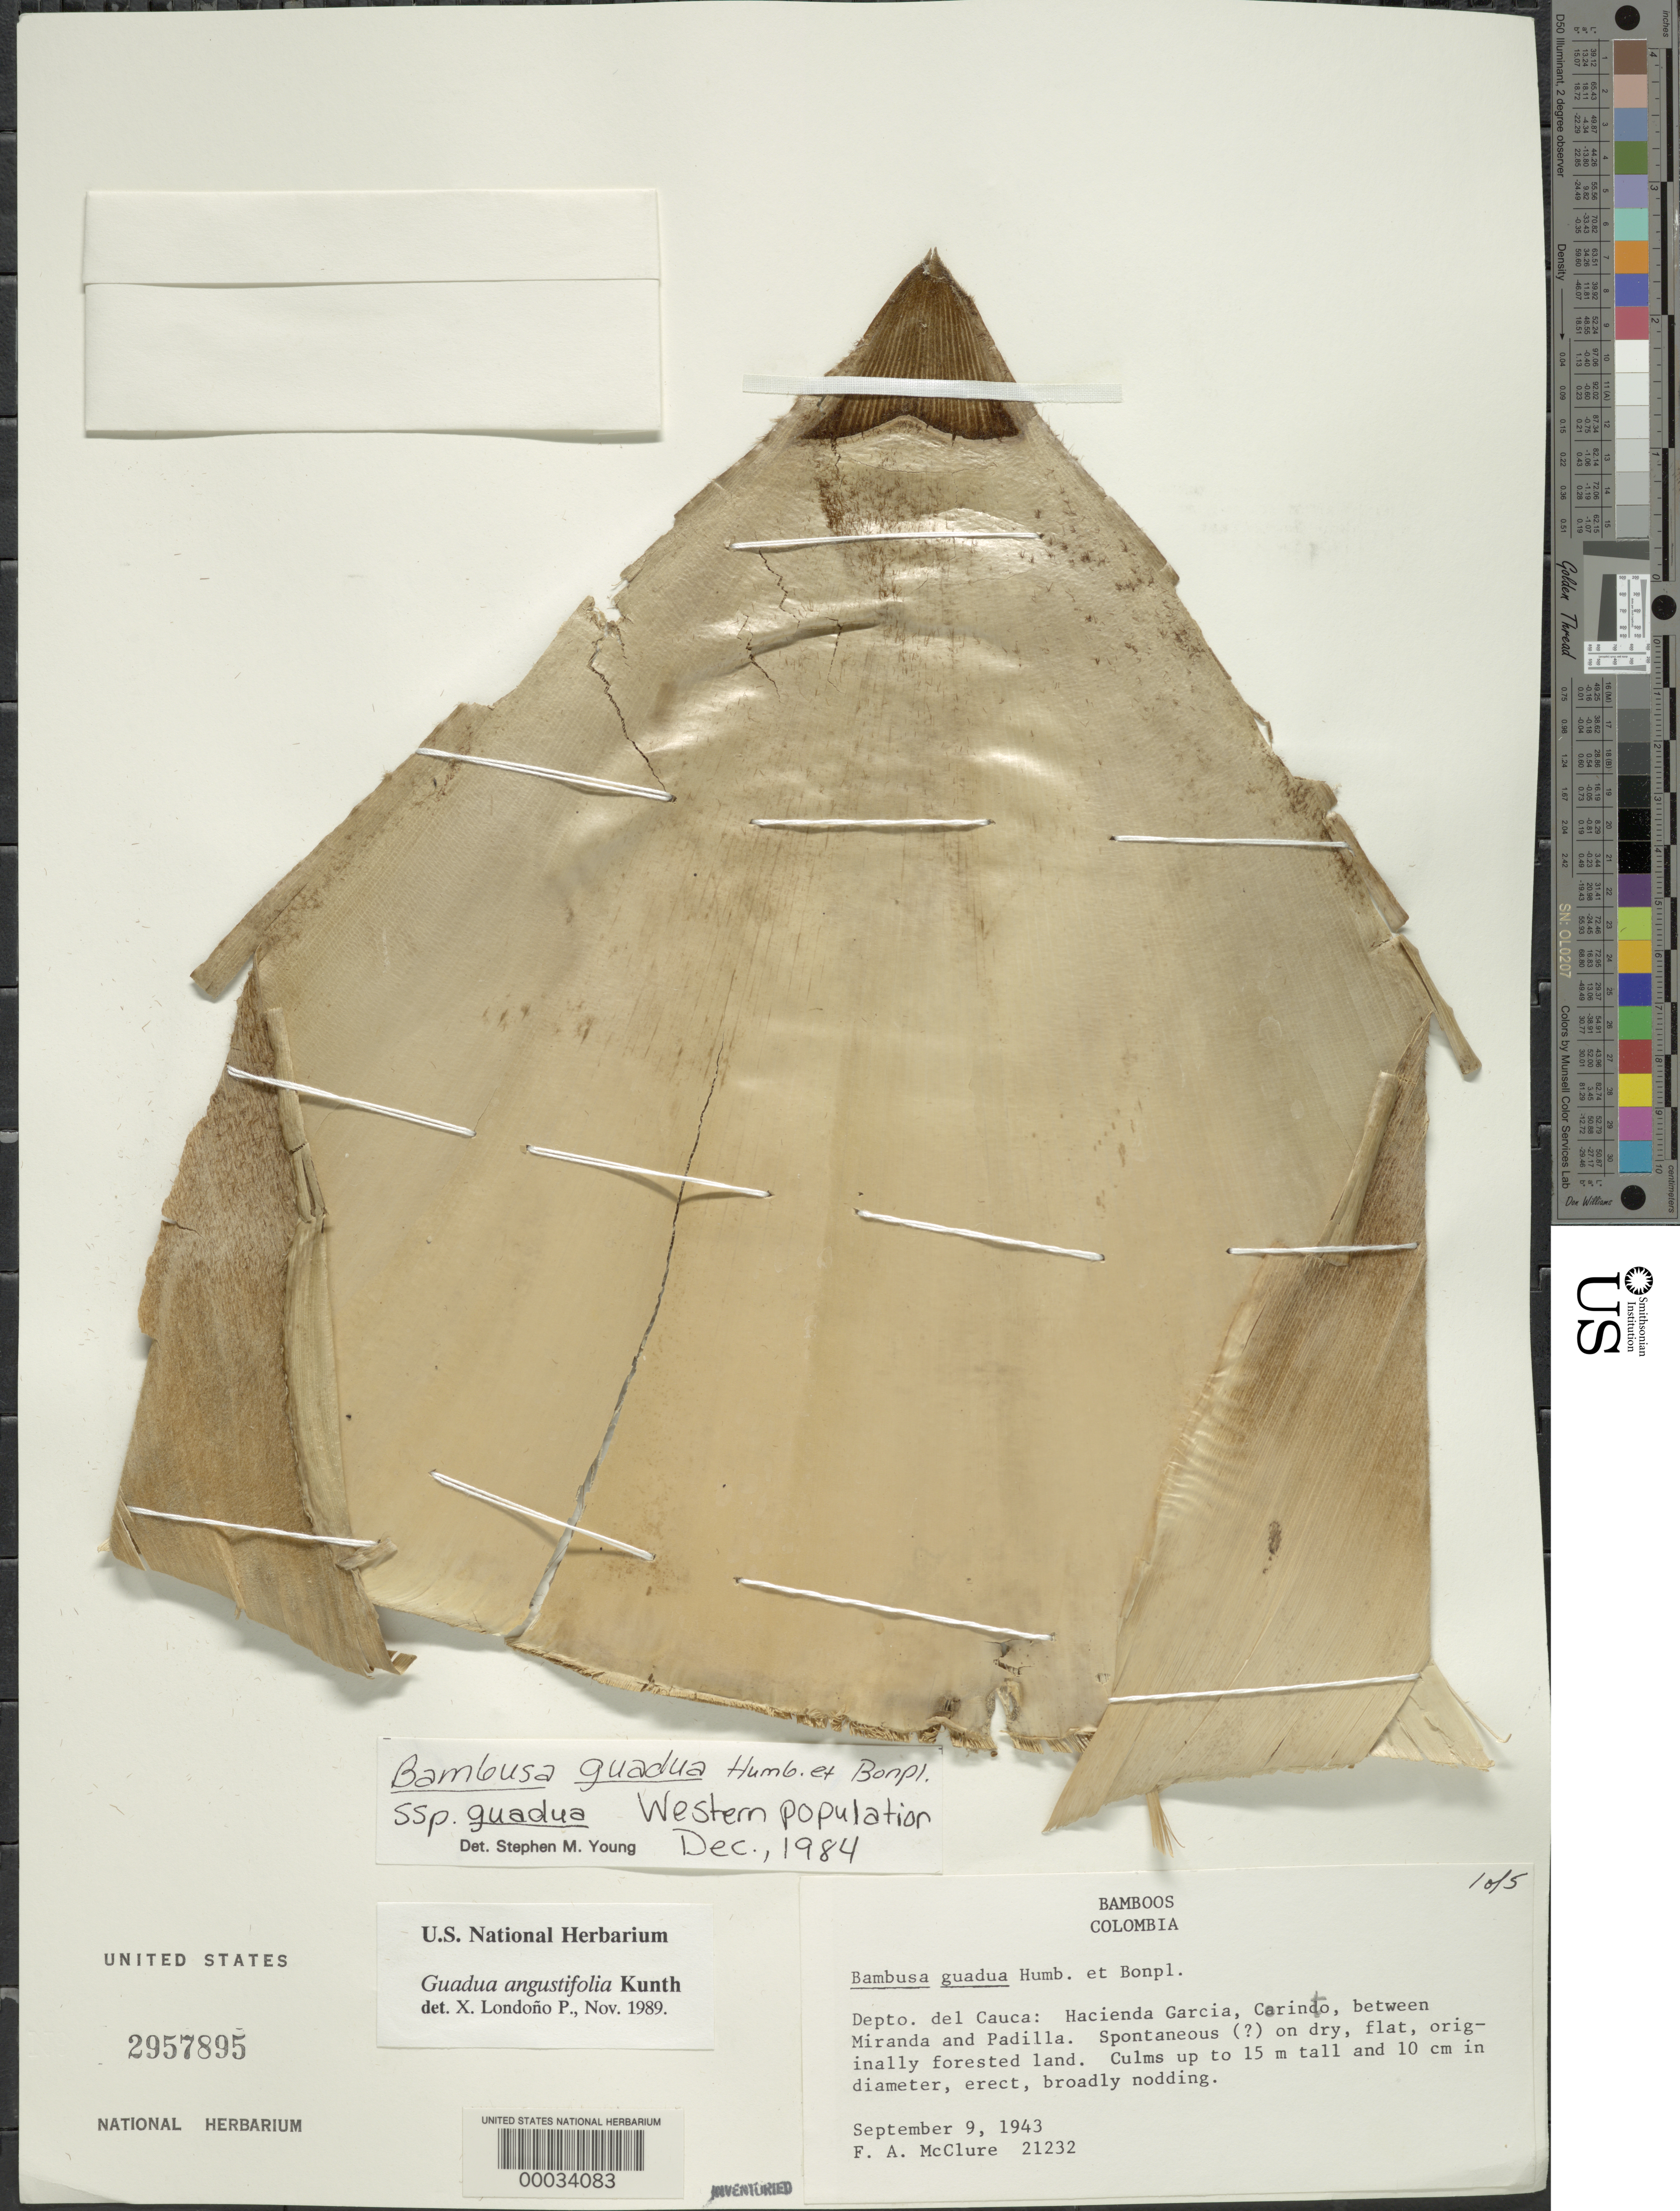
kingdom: Plantae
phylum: Tracheophyta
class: Liliopsida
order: Poales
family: Poaceae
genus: Guadua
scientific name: Guadua angustifolia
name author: Kunth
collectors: F. A. McClure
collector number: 21232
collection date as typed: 09 Sep 1943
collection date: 1943-09-09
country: Colombia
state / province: Cauca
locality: Hacienda Garcia, Corinto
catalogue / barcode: US 2957895